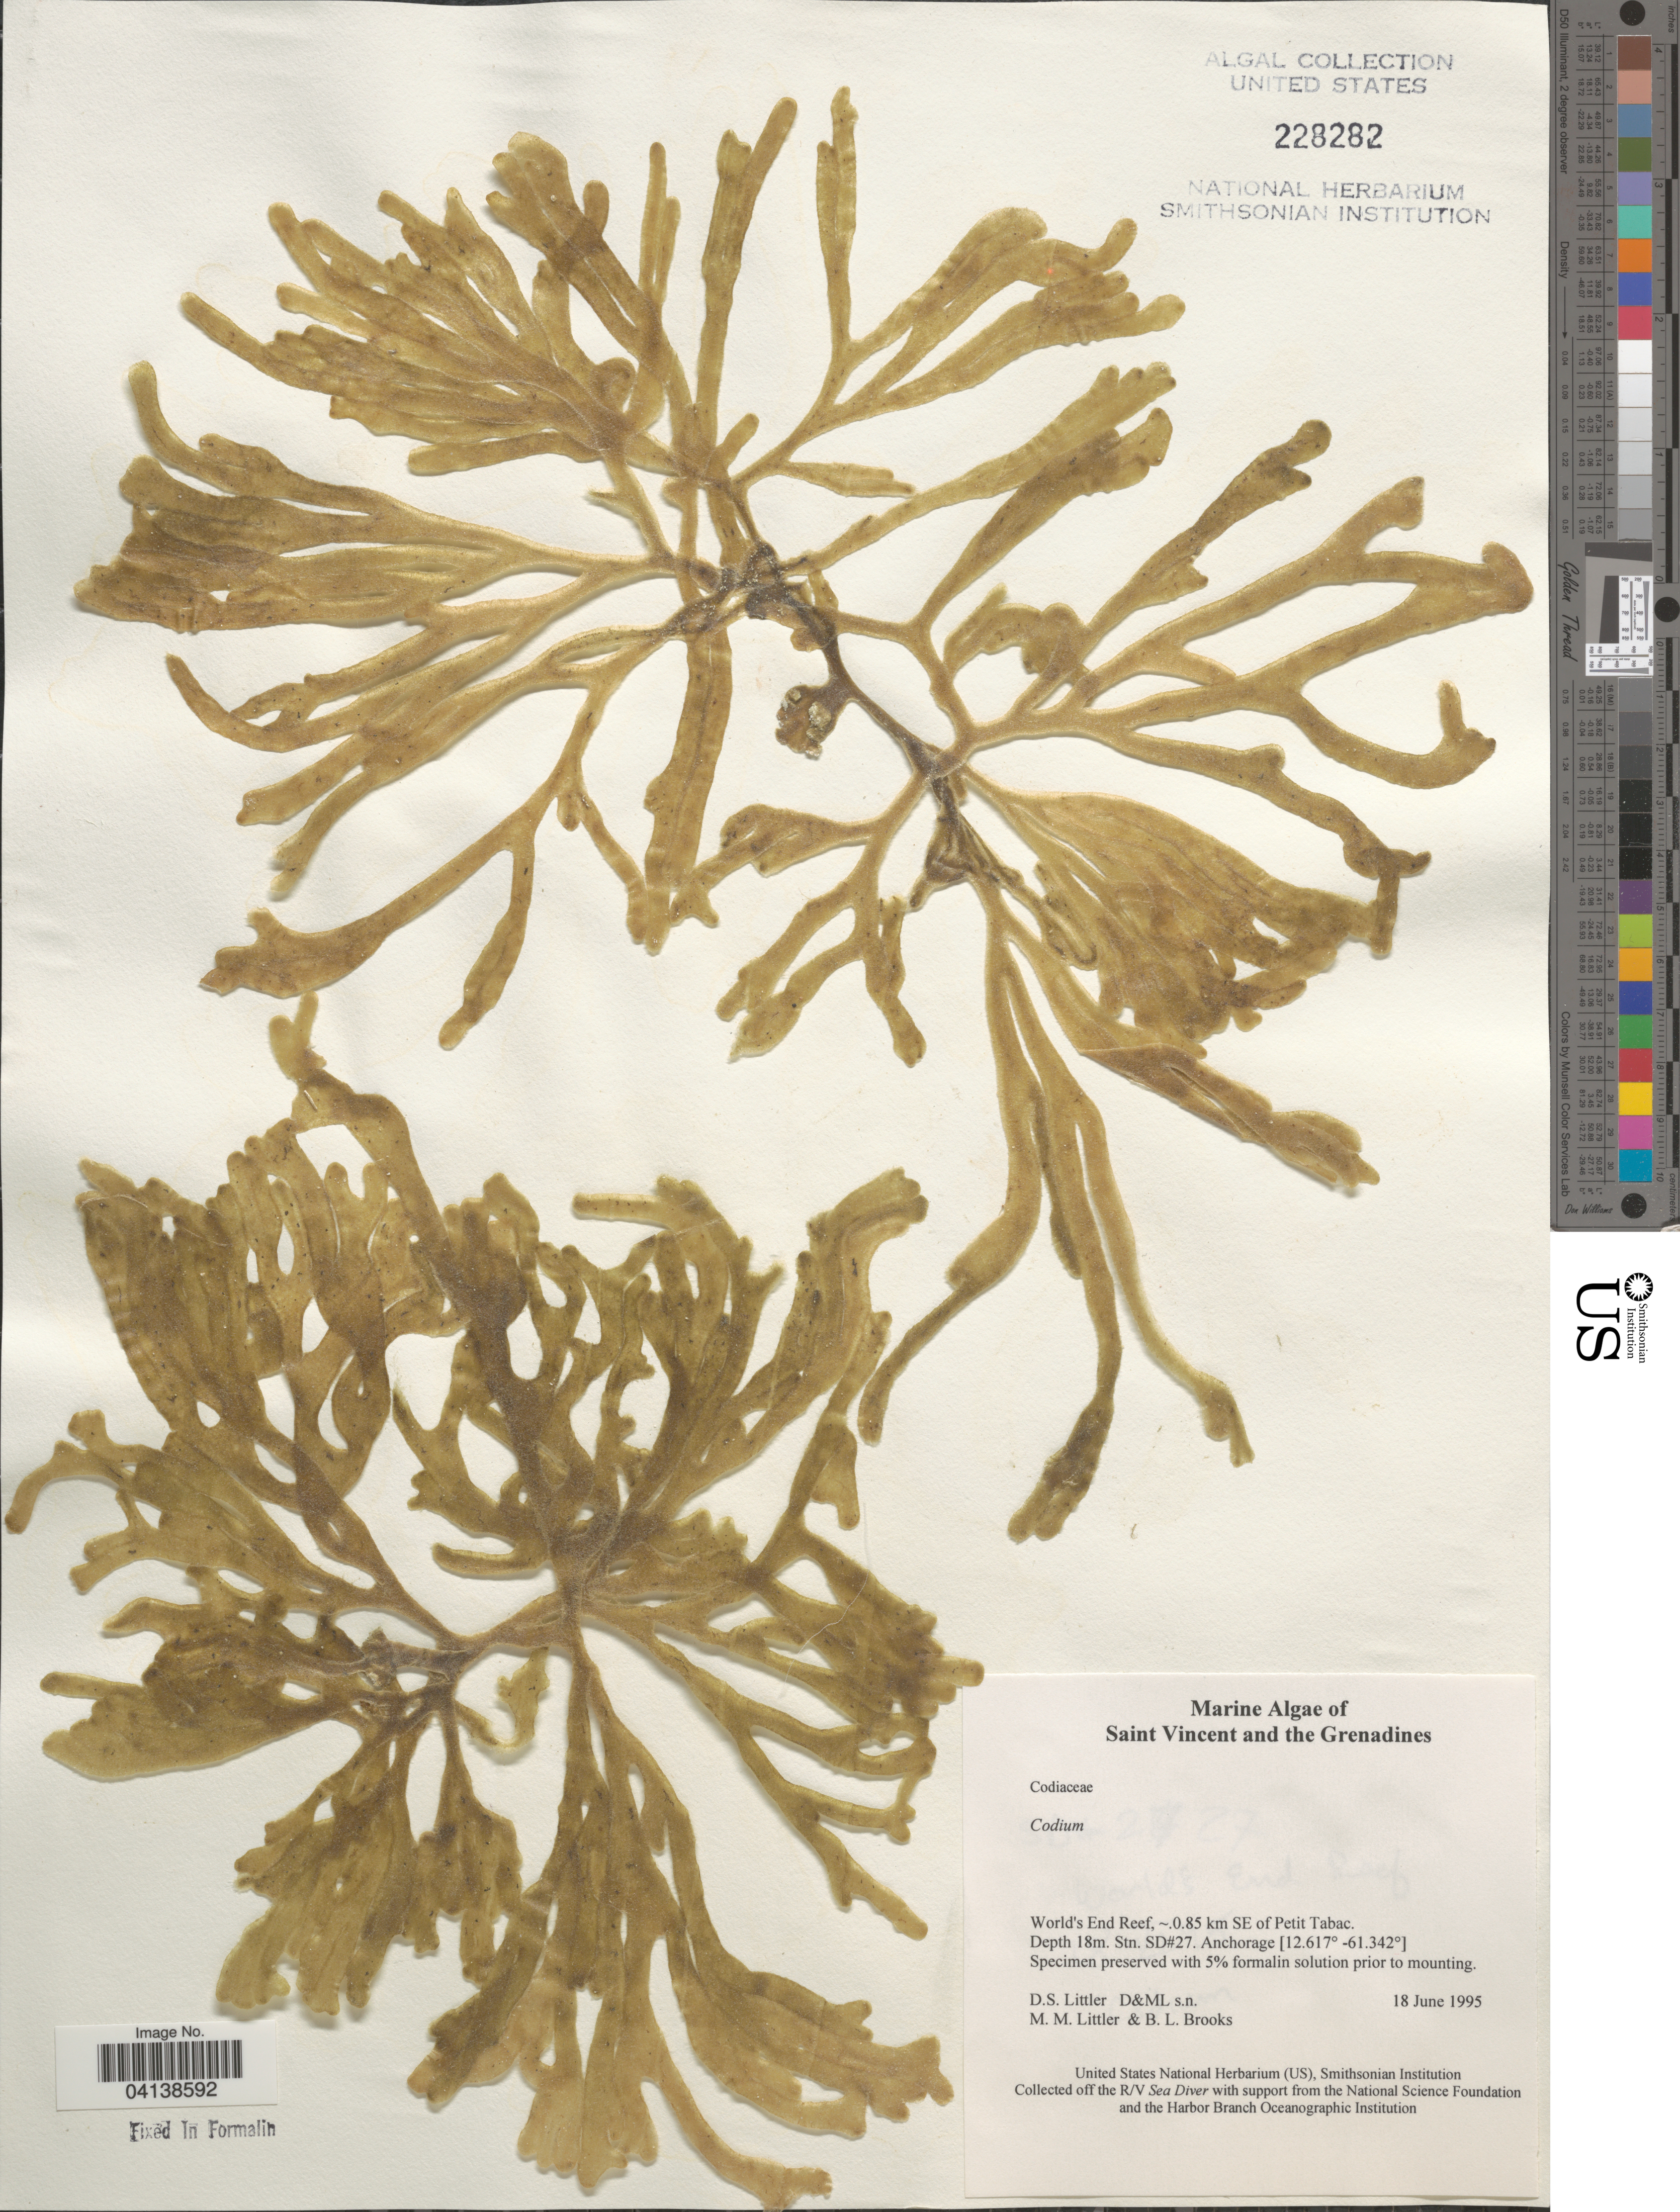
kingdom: Plantae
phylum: Chlorophyta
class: Ulvophyceae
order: Bryopsidales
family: Codiaceae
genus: Codium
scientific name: Codium sp.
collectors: D. S. Littler & B. Brooks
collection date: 1995-06-18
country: St. Vincent - Grenadines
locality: Saint Vincent and the Grenadines. World's End Reef, ~.0.85 km SE of Petit Tabac. Stn. SD#27.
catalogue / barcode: US 228282